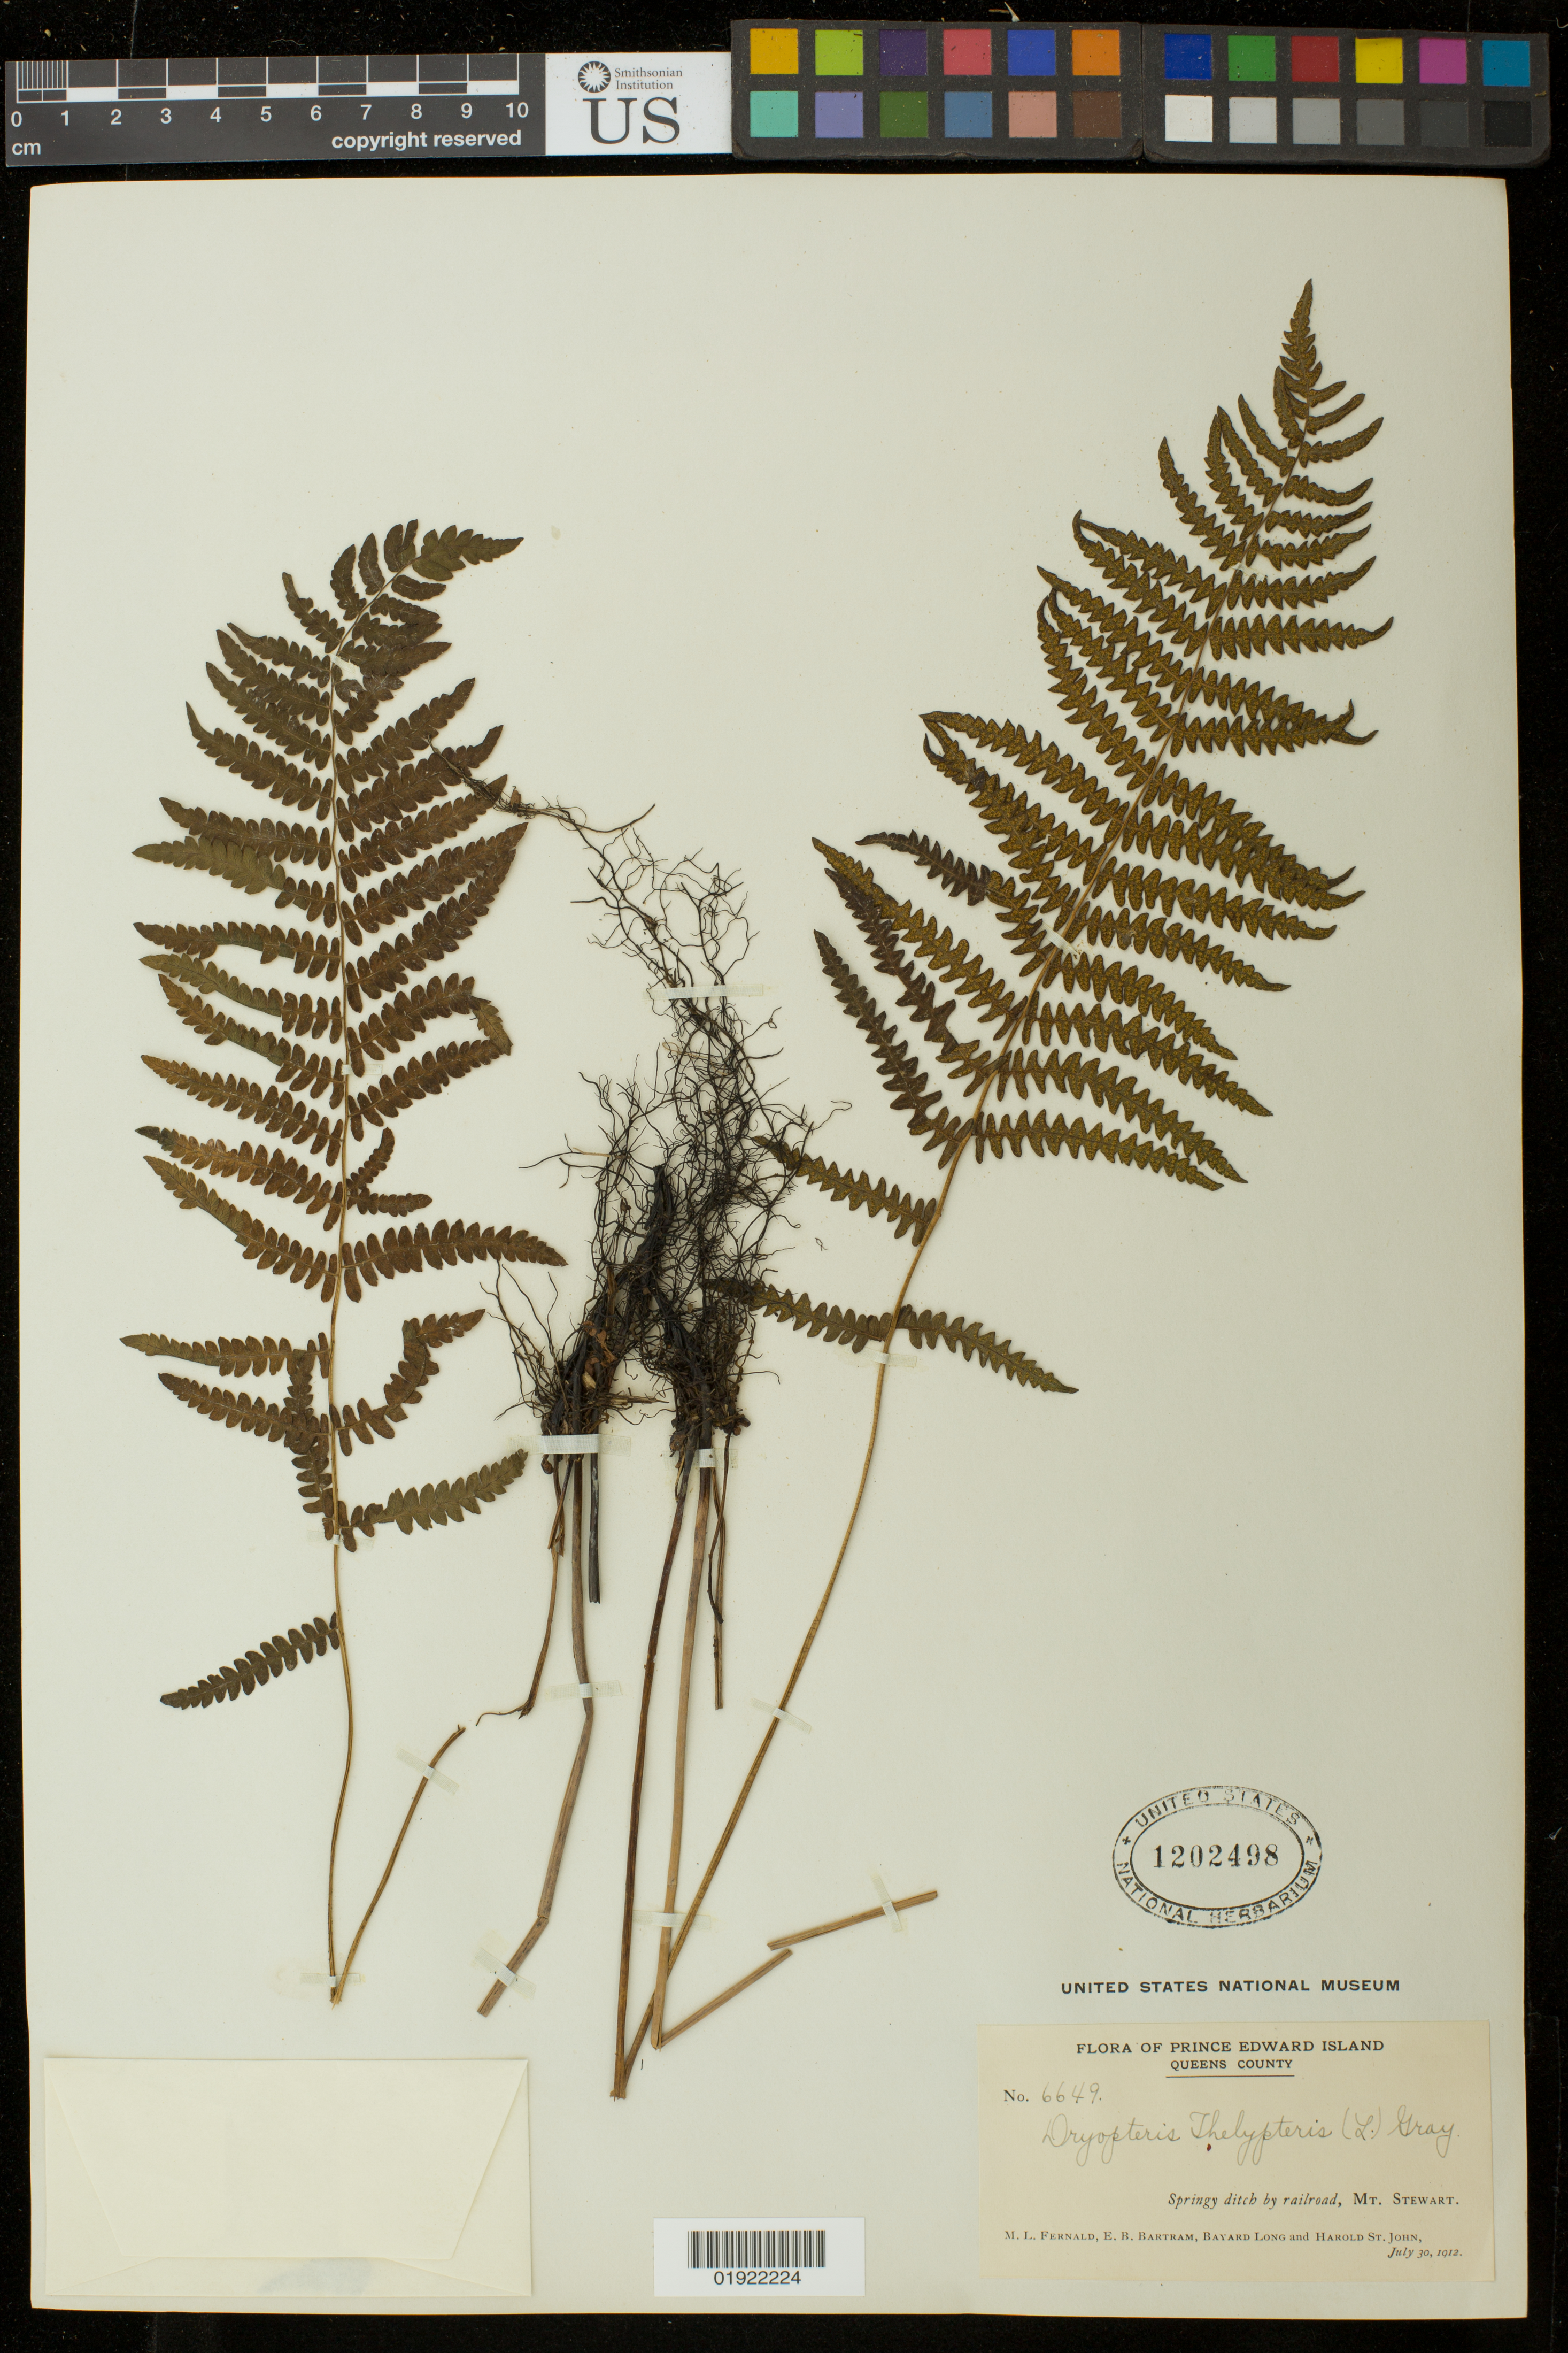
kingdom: Plantae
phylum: Tracheophyta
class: Polypodiopsida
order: Polypodiales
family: Thelypteridaceae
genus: Thelypteris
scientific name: Thelypteris palustris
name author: (Salisb.) Schott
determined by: Schott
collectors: M. L. Fernald, E. B. Bartram, B. Long & H. St. John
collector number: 6649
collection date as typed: July30, 1912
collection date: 1912-07-30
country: Canada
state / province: Prince Edward Island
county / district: Queens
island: Prince Edward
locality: springy ditch by railroad, Mt. Stewart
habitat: springy ditch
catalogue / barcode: US 1202498